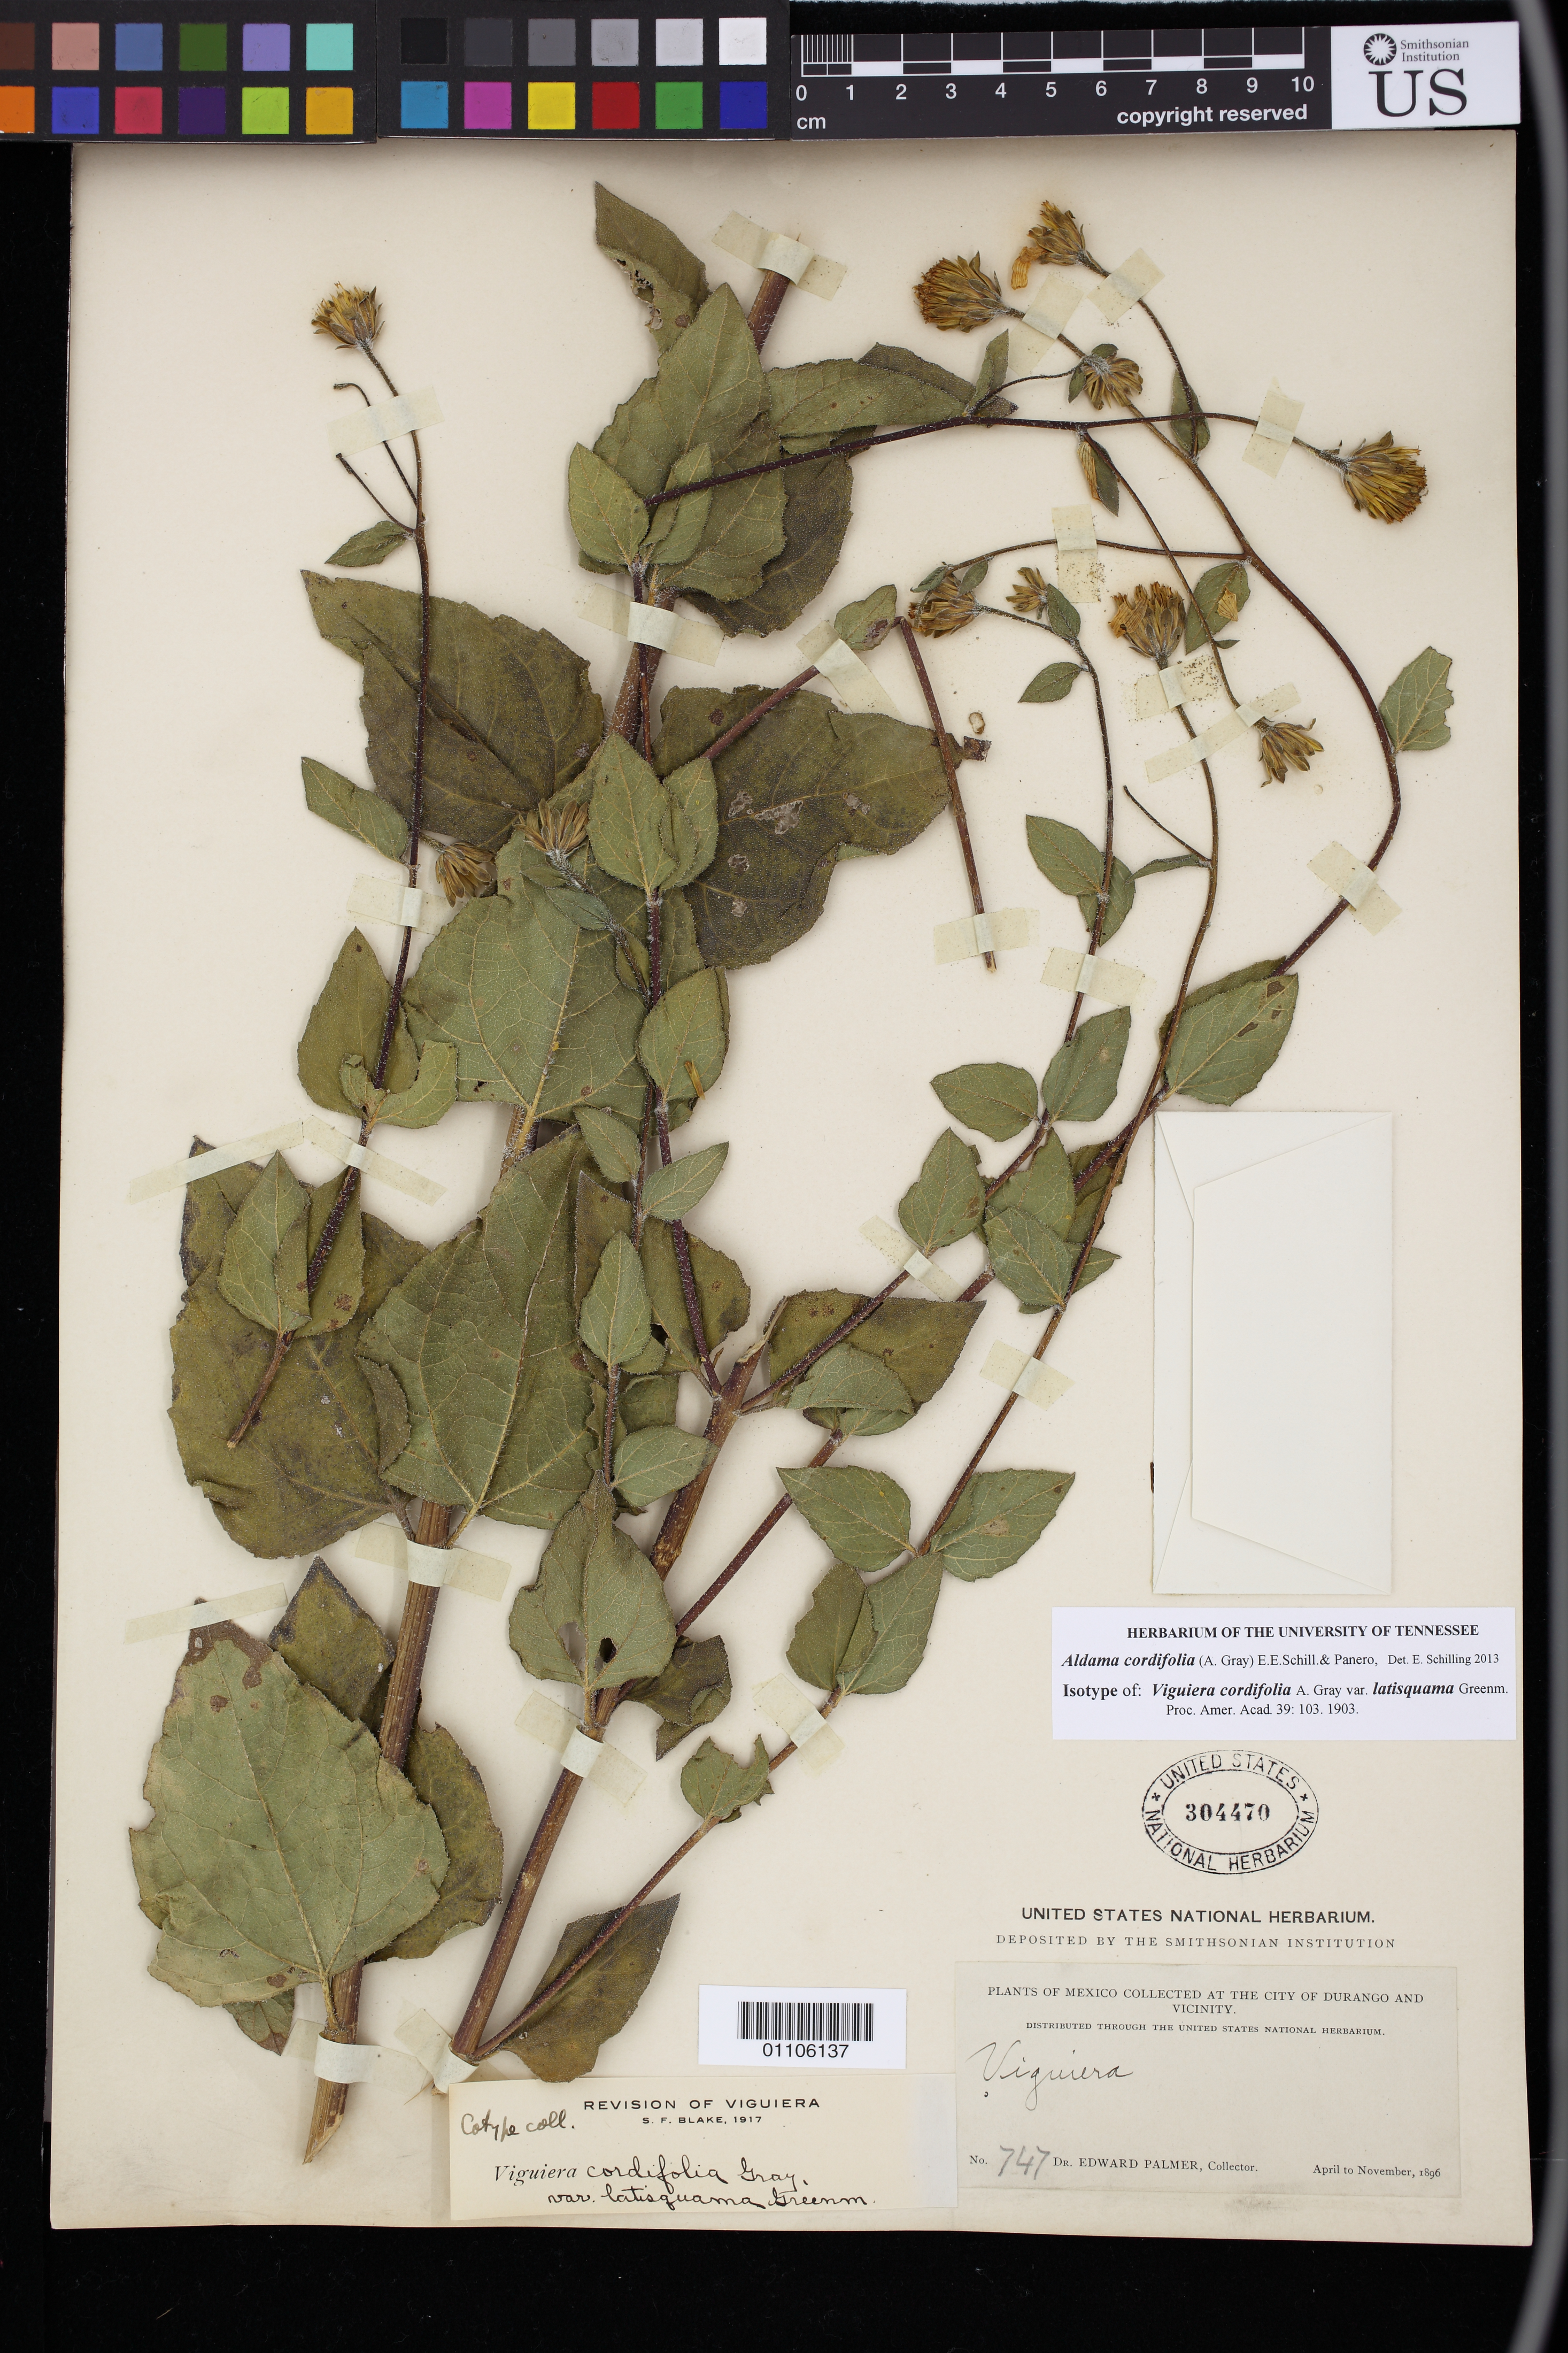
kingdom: Plantae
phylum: Tracheophyta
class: Magnoliopsida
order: Asterales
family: Asteraceae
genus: Viguiera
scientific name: Viguiera cordifolia var. latisquama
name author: Greenm.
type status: Isosyntype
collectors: E. Palmer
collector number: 747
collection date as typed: Apr 1896 to -- Nov 1896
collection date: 1896-04/1896-11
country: Mexico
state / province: Durango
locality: Durango and vicinity.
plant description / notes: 2 collection numbers (syntypes?) cited in protologue, Palmer 667 & Palmer 747; US duplicates of both numbers are annotated "isotype" by E. Schilling (2013).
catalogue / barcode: US 304470